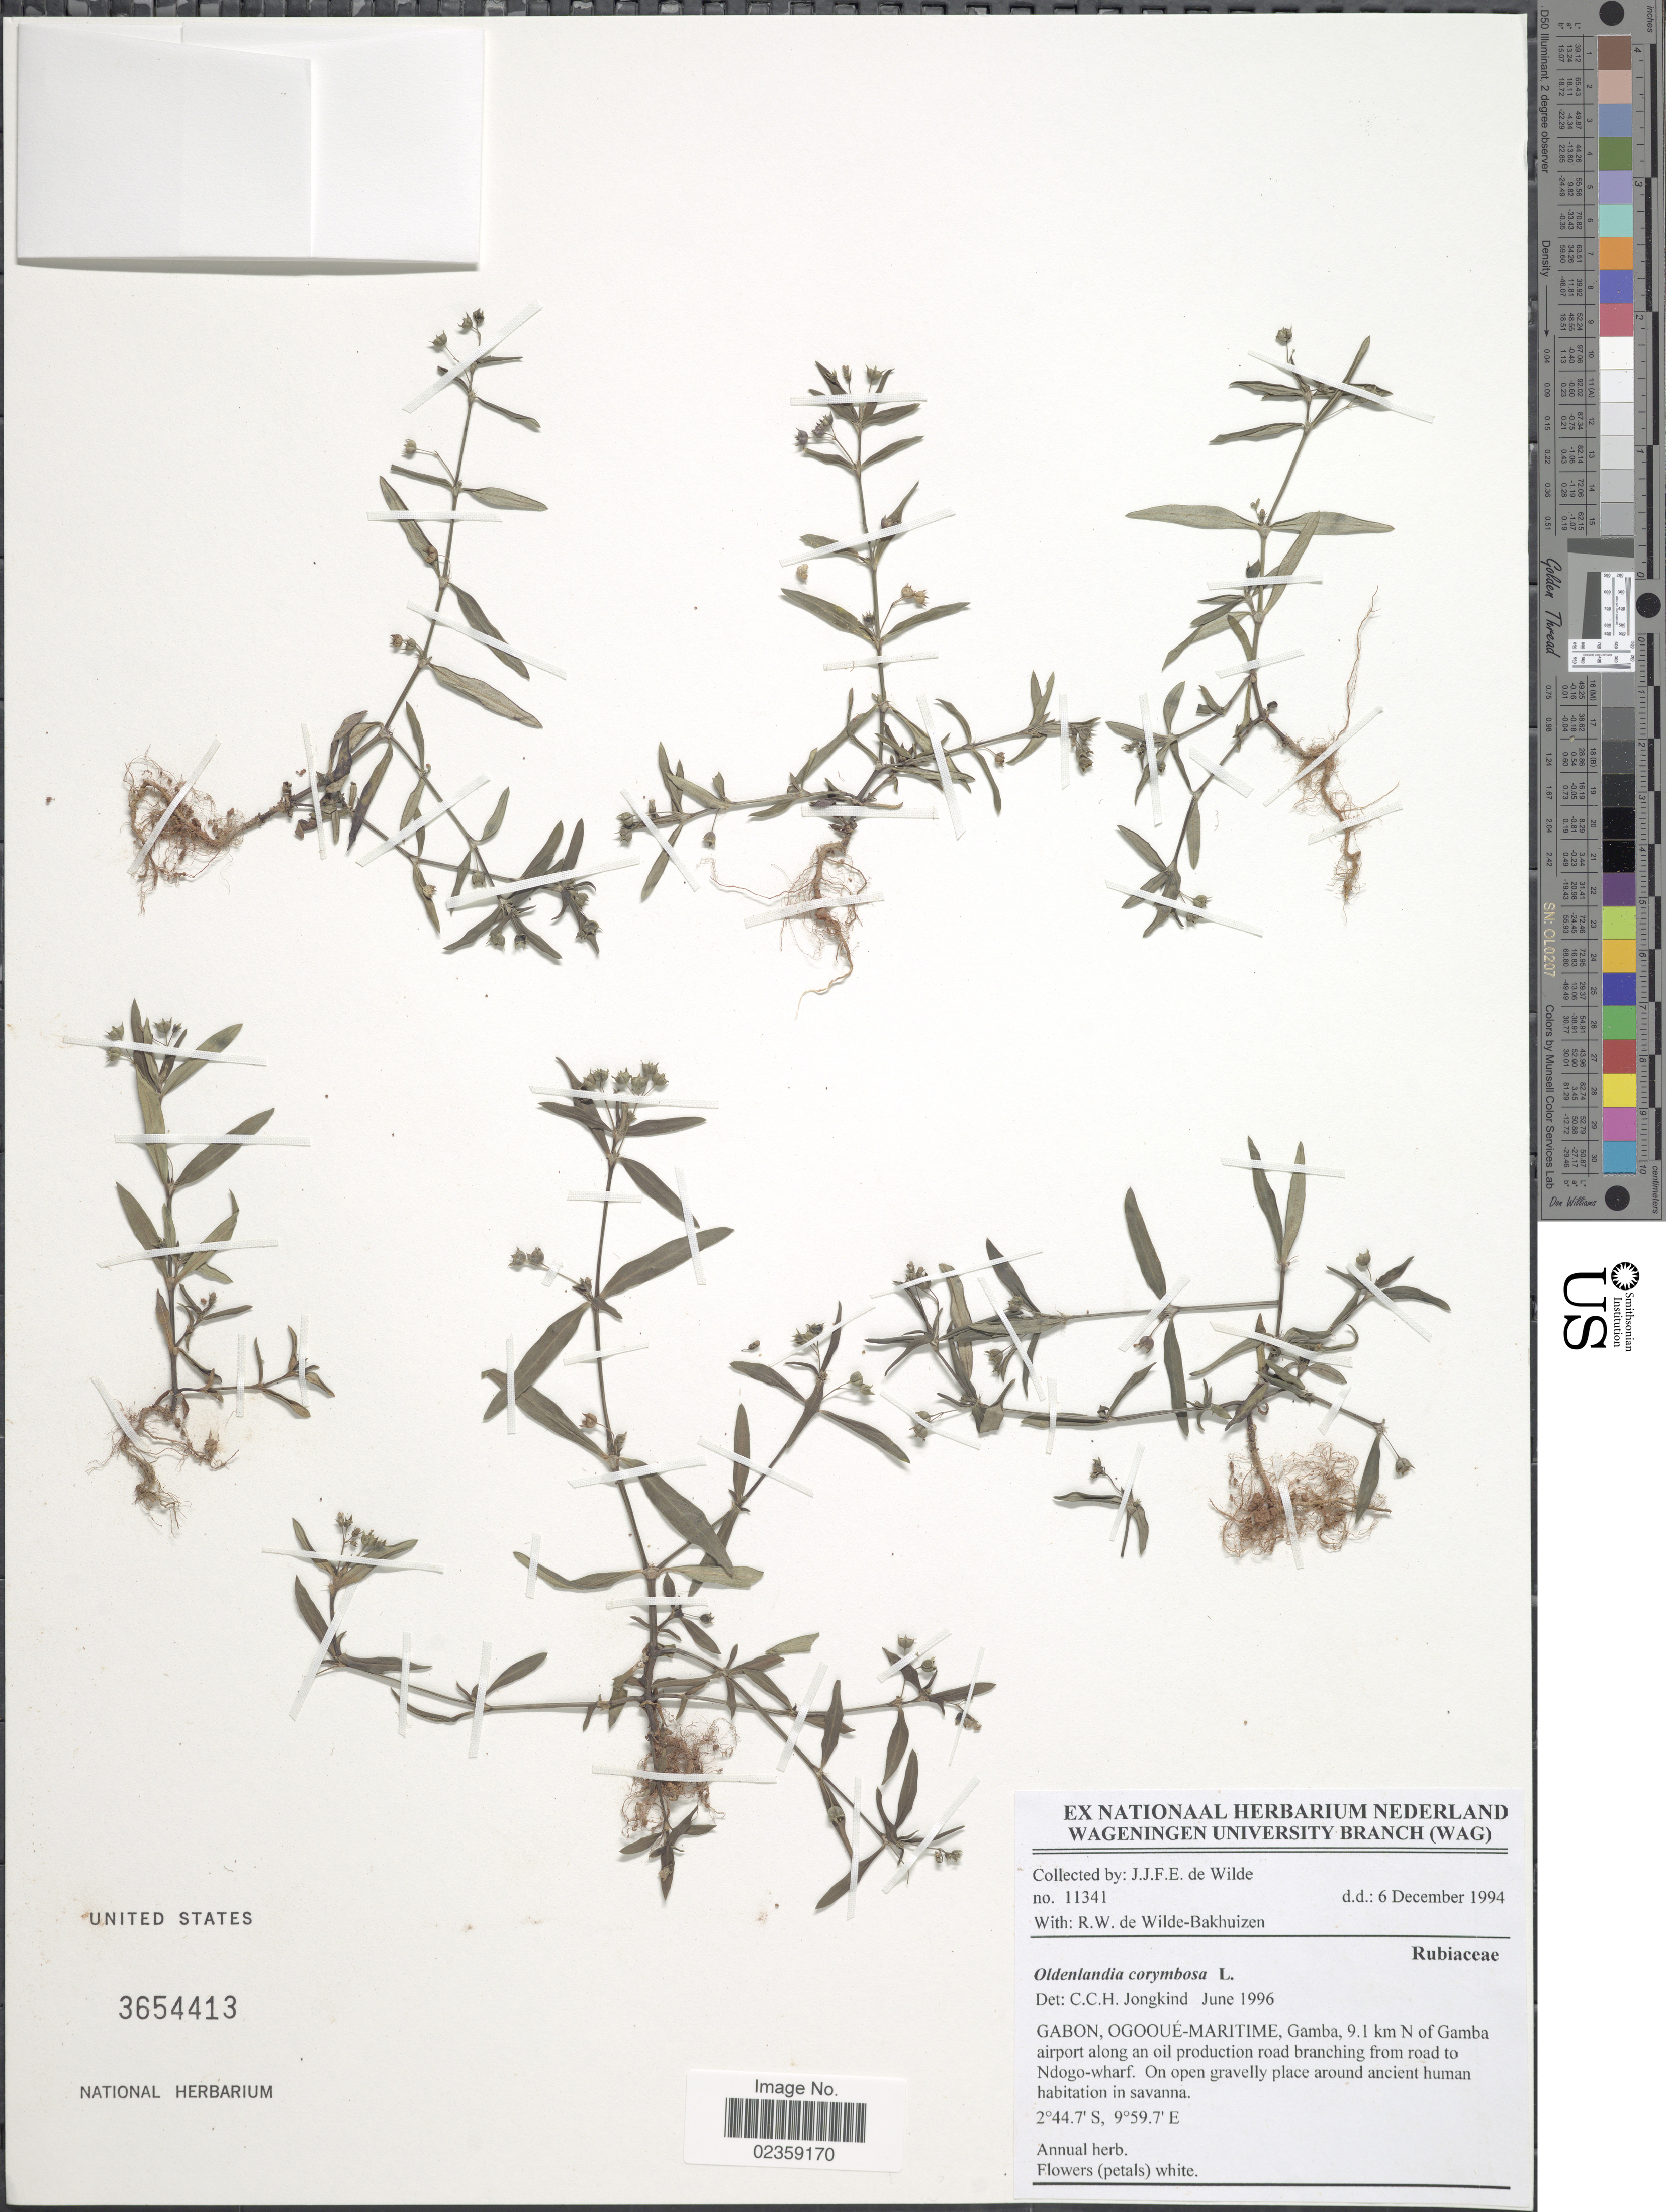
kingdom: Plantae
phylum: Tracheophyta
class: Magnoliopsida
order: Gentianales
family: Rubiaceae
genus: Oldenlandia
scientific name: Oldenlandia corymbosa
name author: L.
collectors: J.J. de Wilde & R. Wilde-Bakhuizen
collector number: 11341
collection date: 1994-12-06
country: Gabon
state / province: Ogooue-Maritime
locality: Gabon, Ogooué-Maritime, Gamba, 9.1 km N of Gamba airport along an oil production road branching from road to Ngodo-wharf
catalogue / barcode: US 3654413